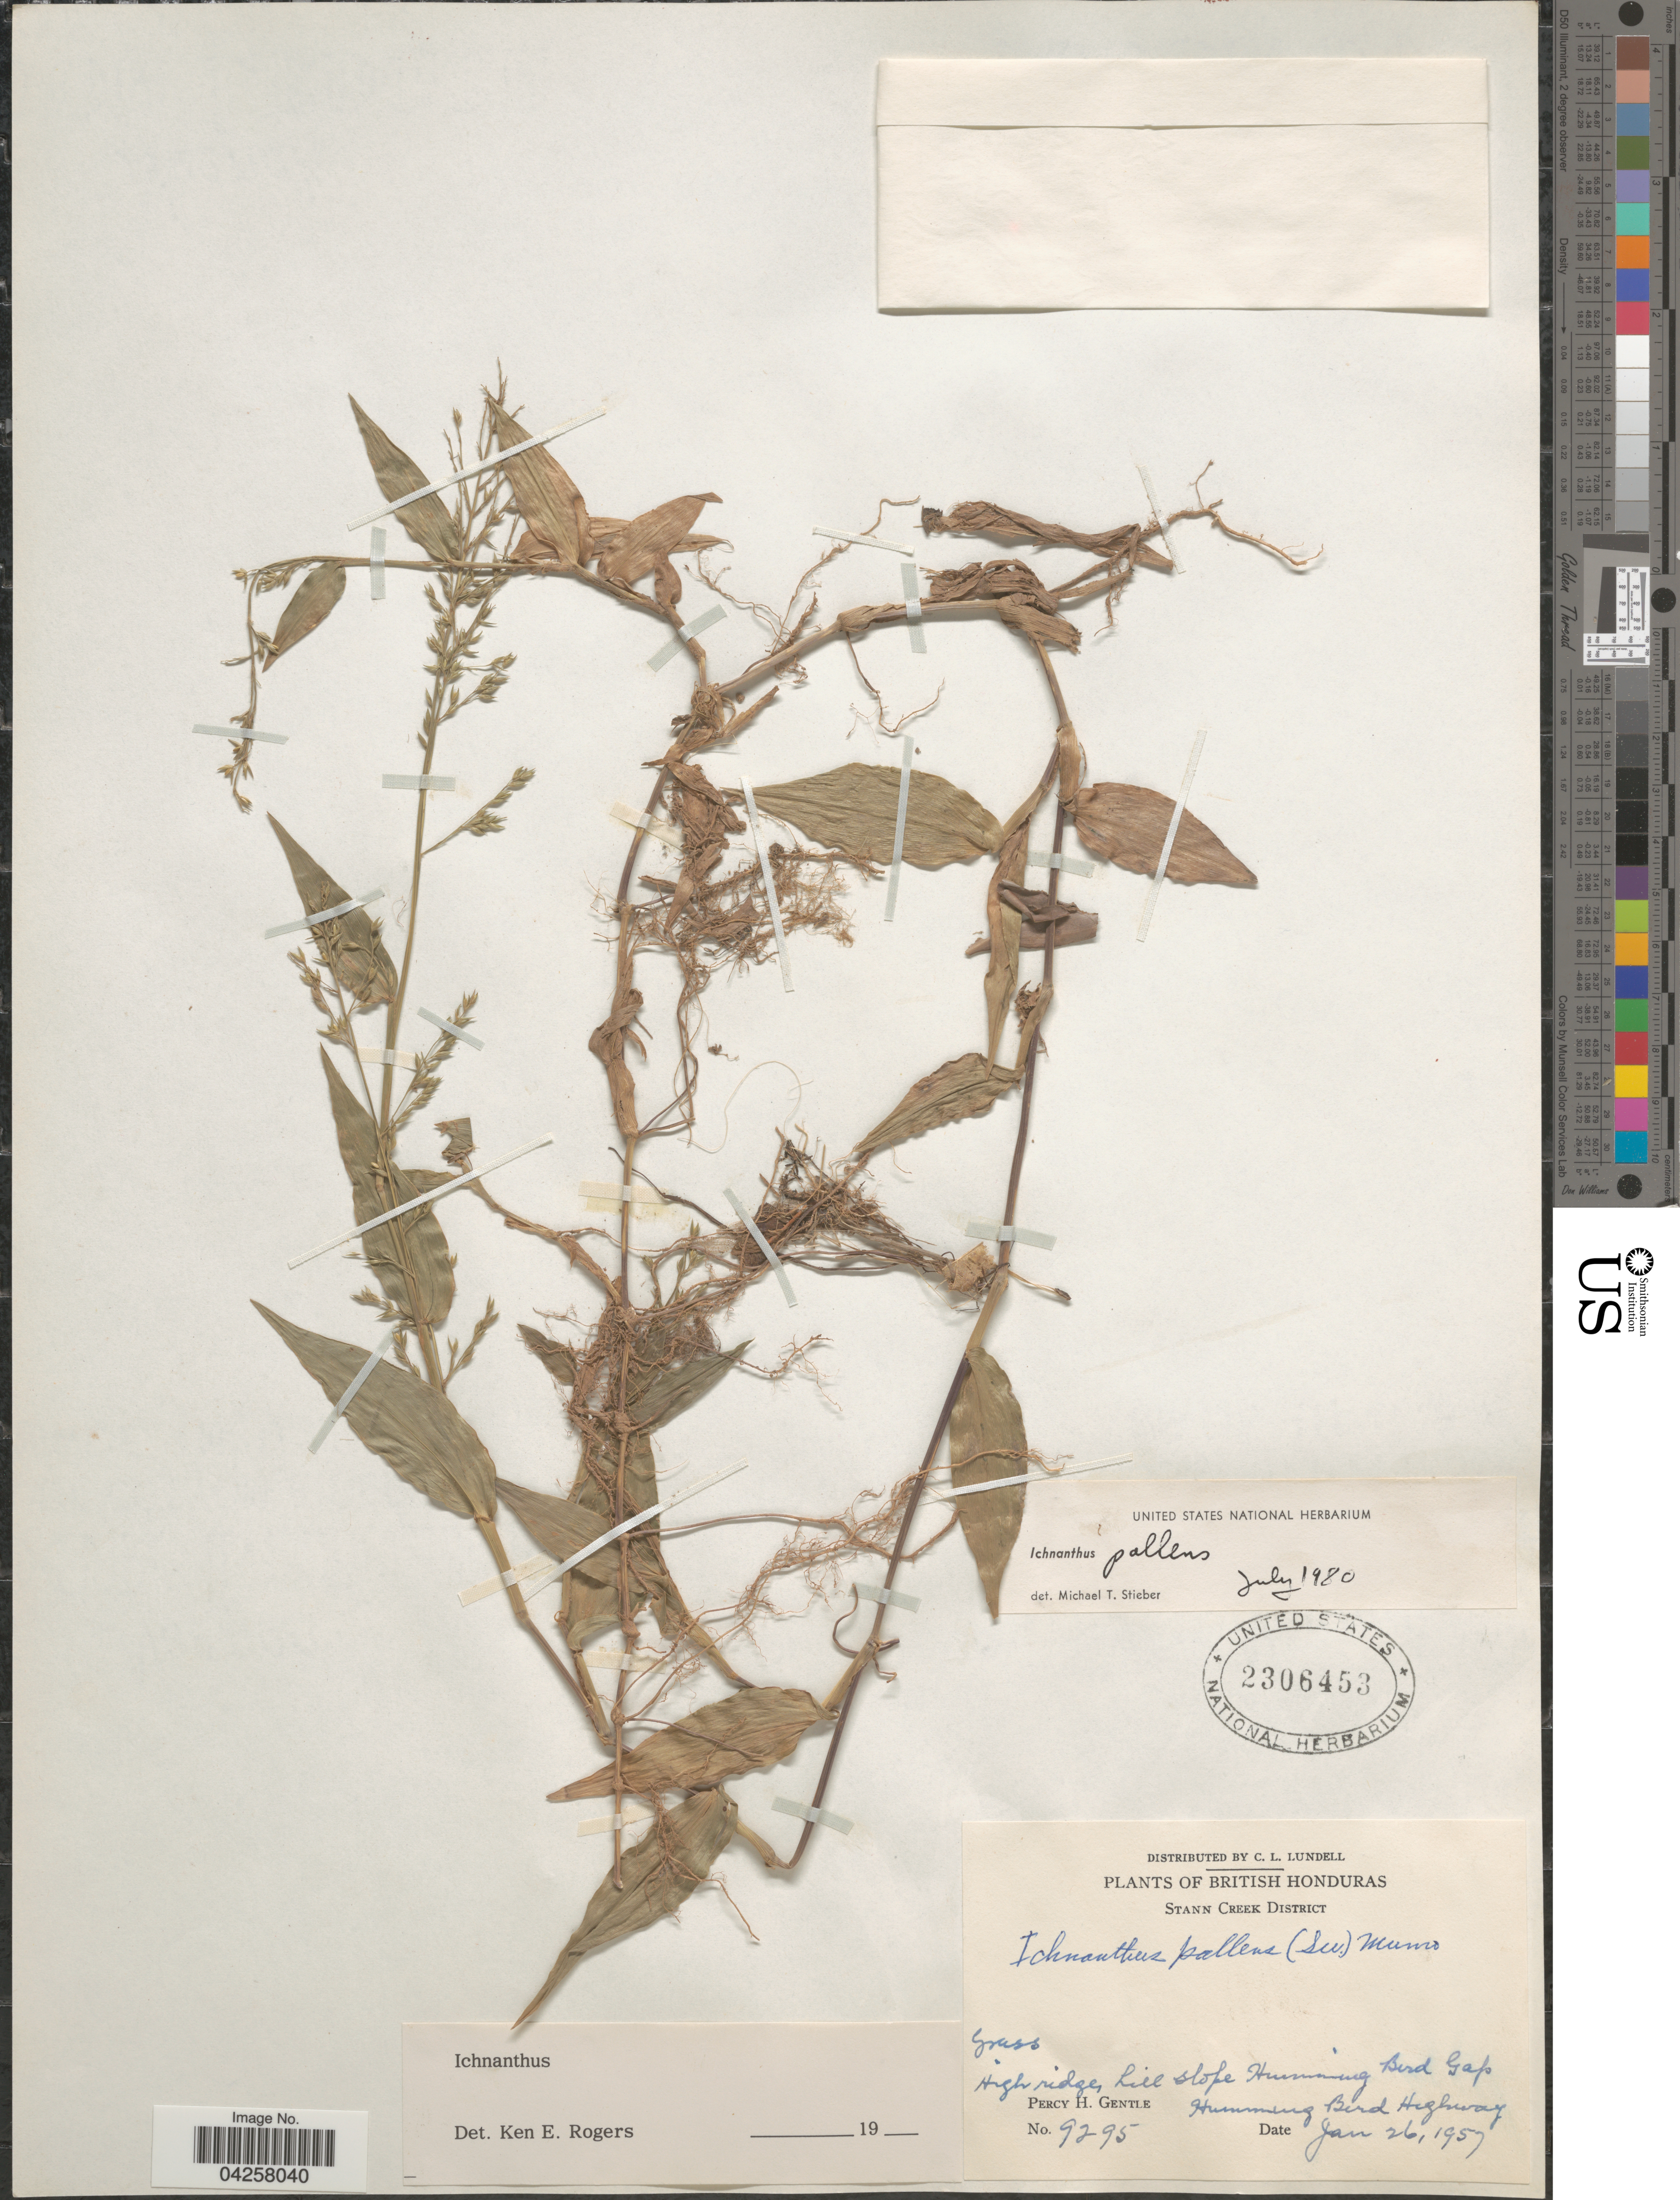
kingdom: Plantae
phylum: Tracheophyta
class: Liliopsida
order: Poales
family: Poaceae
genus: Ichnanthus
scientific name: Ichnanthus pallens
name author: (Sw.) Munro ex Benth.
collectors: P. H. Gentle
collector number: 9295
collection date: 1957-01-26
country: Belize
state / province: Stann Creek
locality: British Honduras. Stann Creek District. High ridge, hill slope Humming Bird Gap. Humming Bird HIghway.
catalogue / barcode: US 2306453